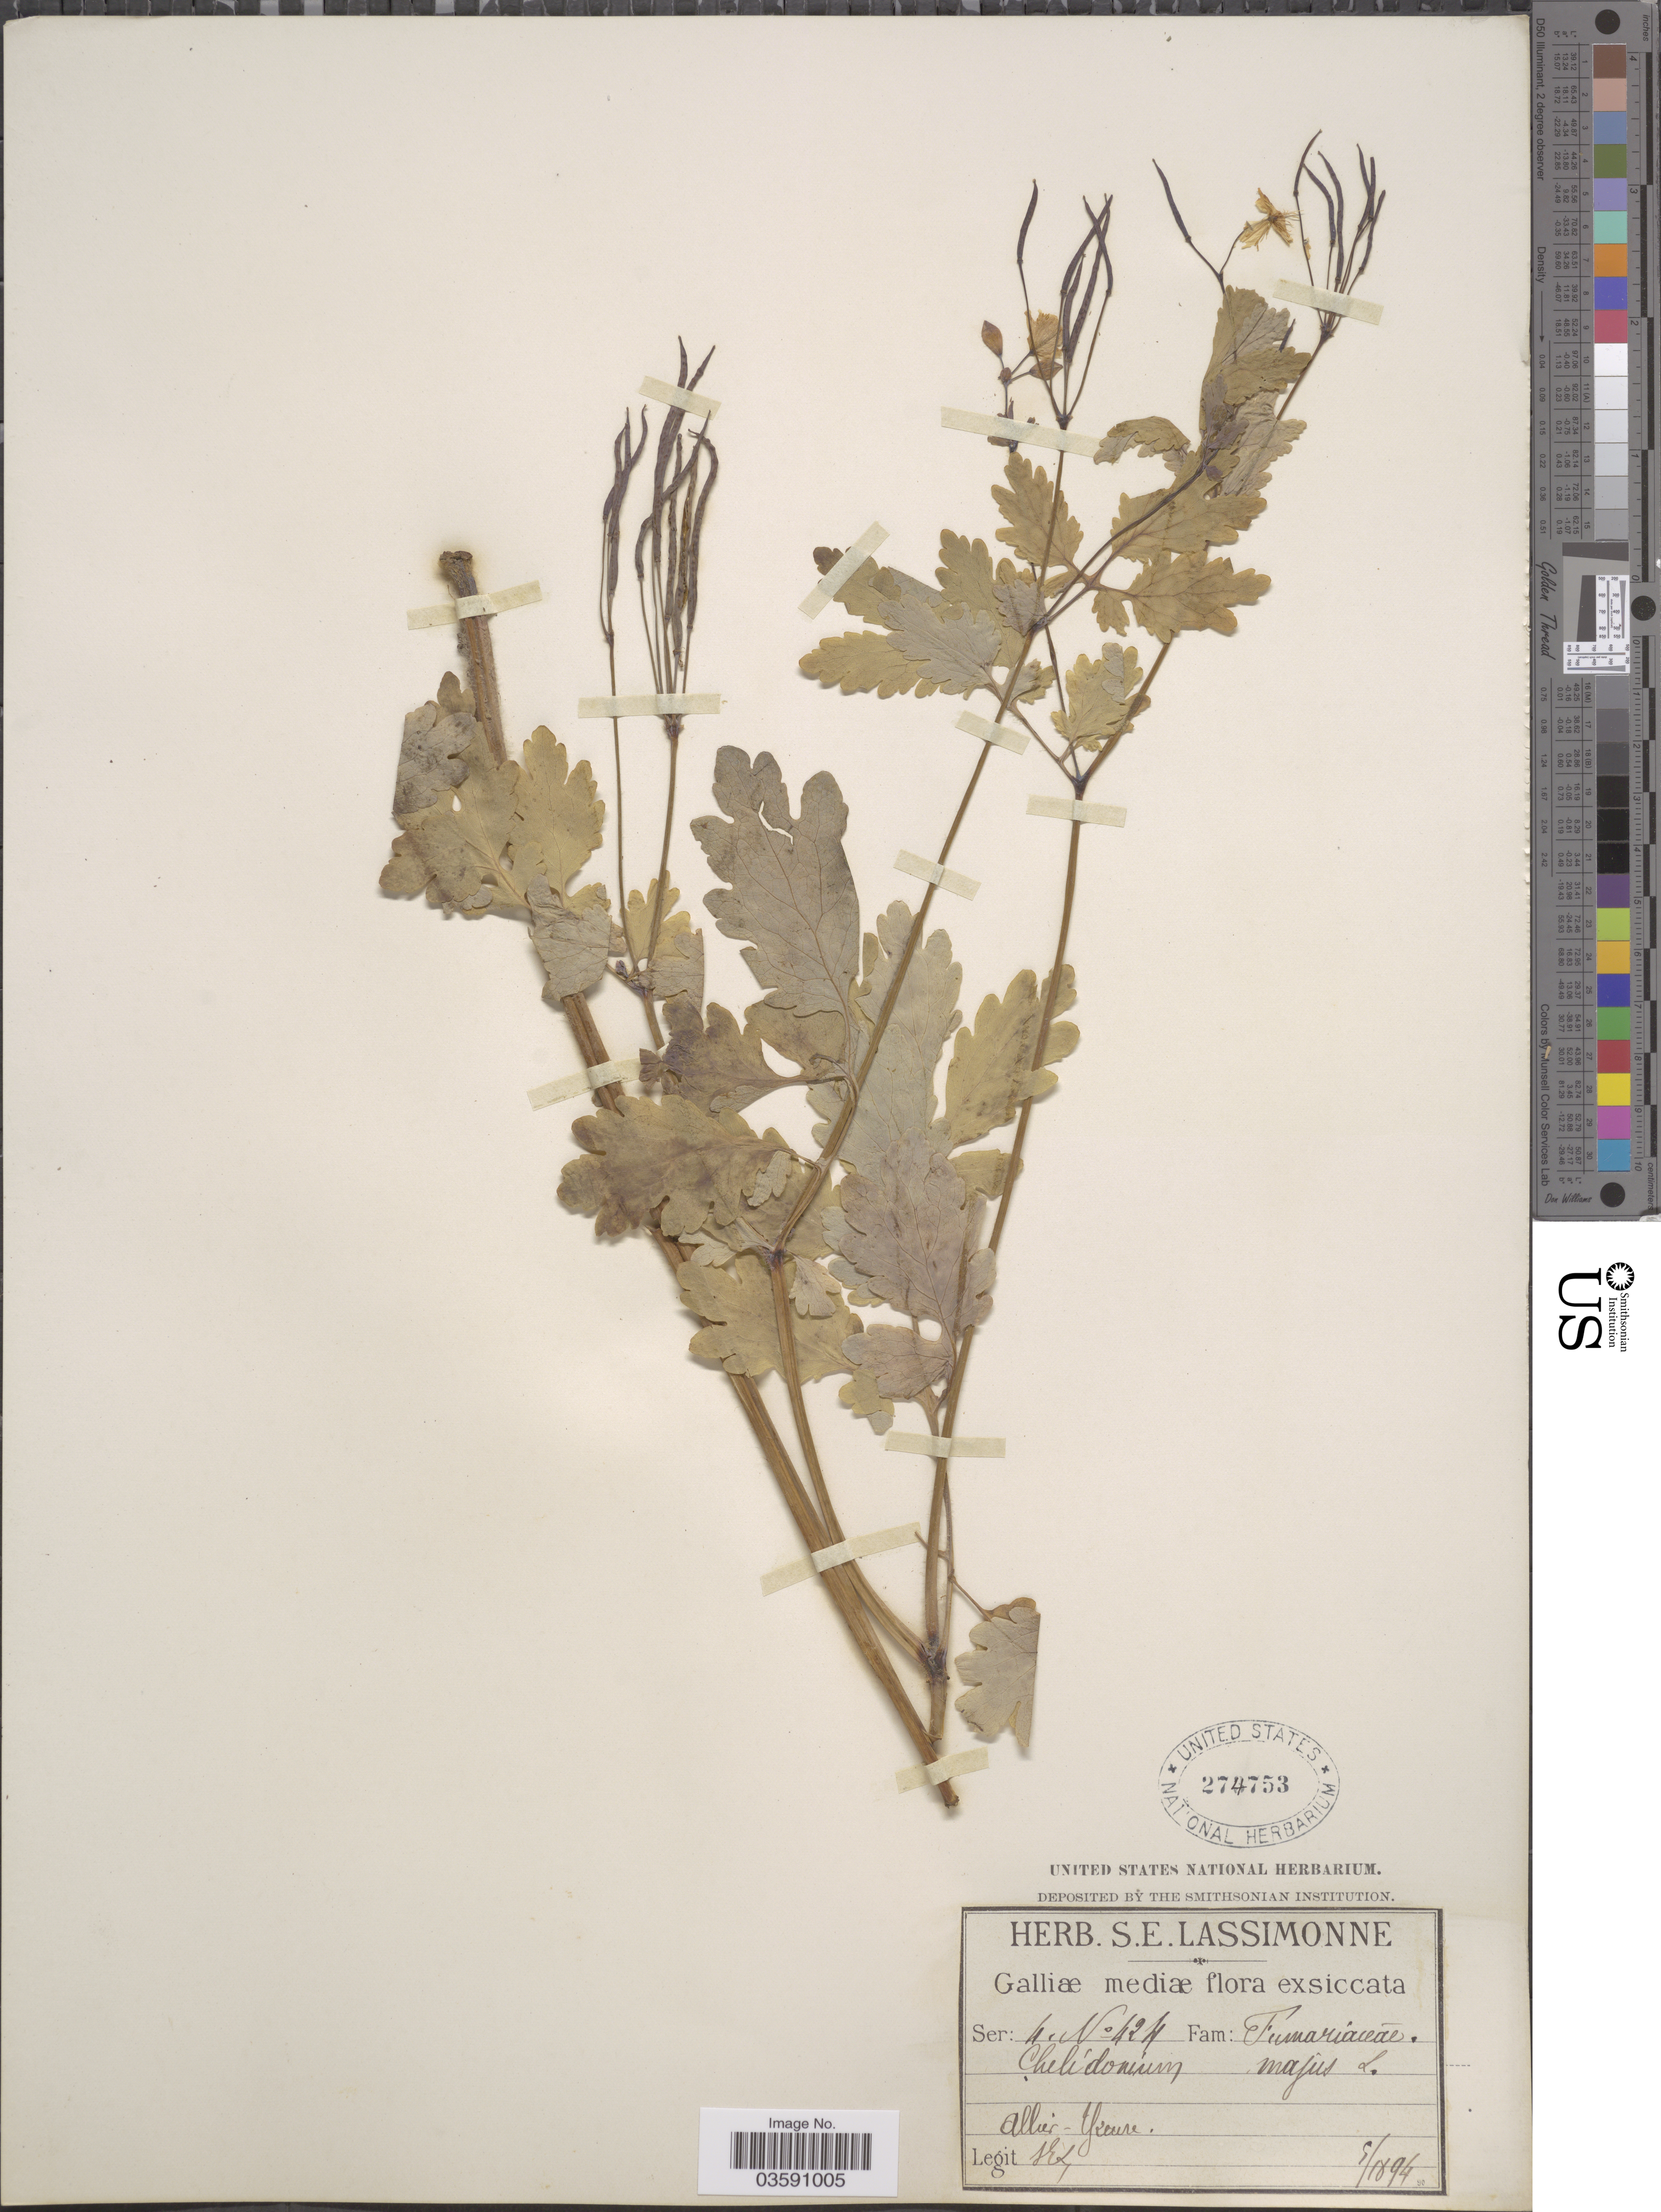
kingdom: Plantae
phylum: Tracheophyta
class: Magnoliopsida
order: Ranunculales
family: Papaveraceae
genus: Chelidonium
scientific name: Chelidonium majus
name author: L.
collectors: S. Lassimonne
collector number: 424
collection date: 1894-05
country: France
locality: Galliæ mediæ. Allier-Yzeure.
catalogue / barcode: US 274753